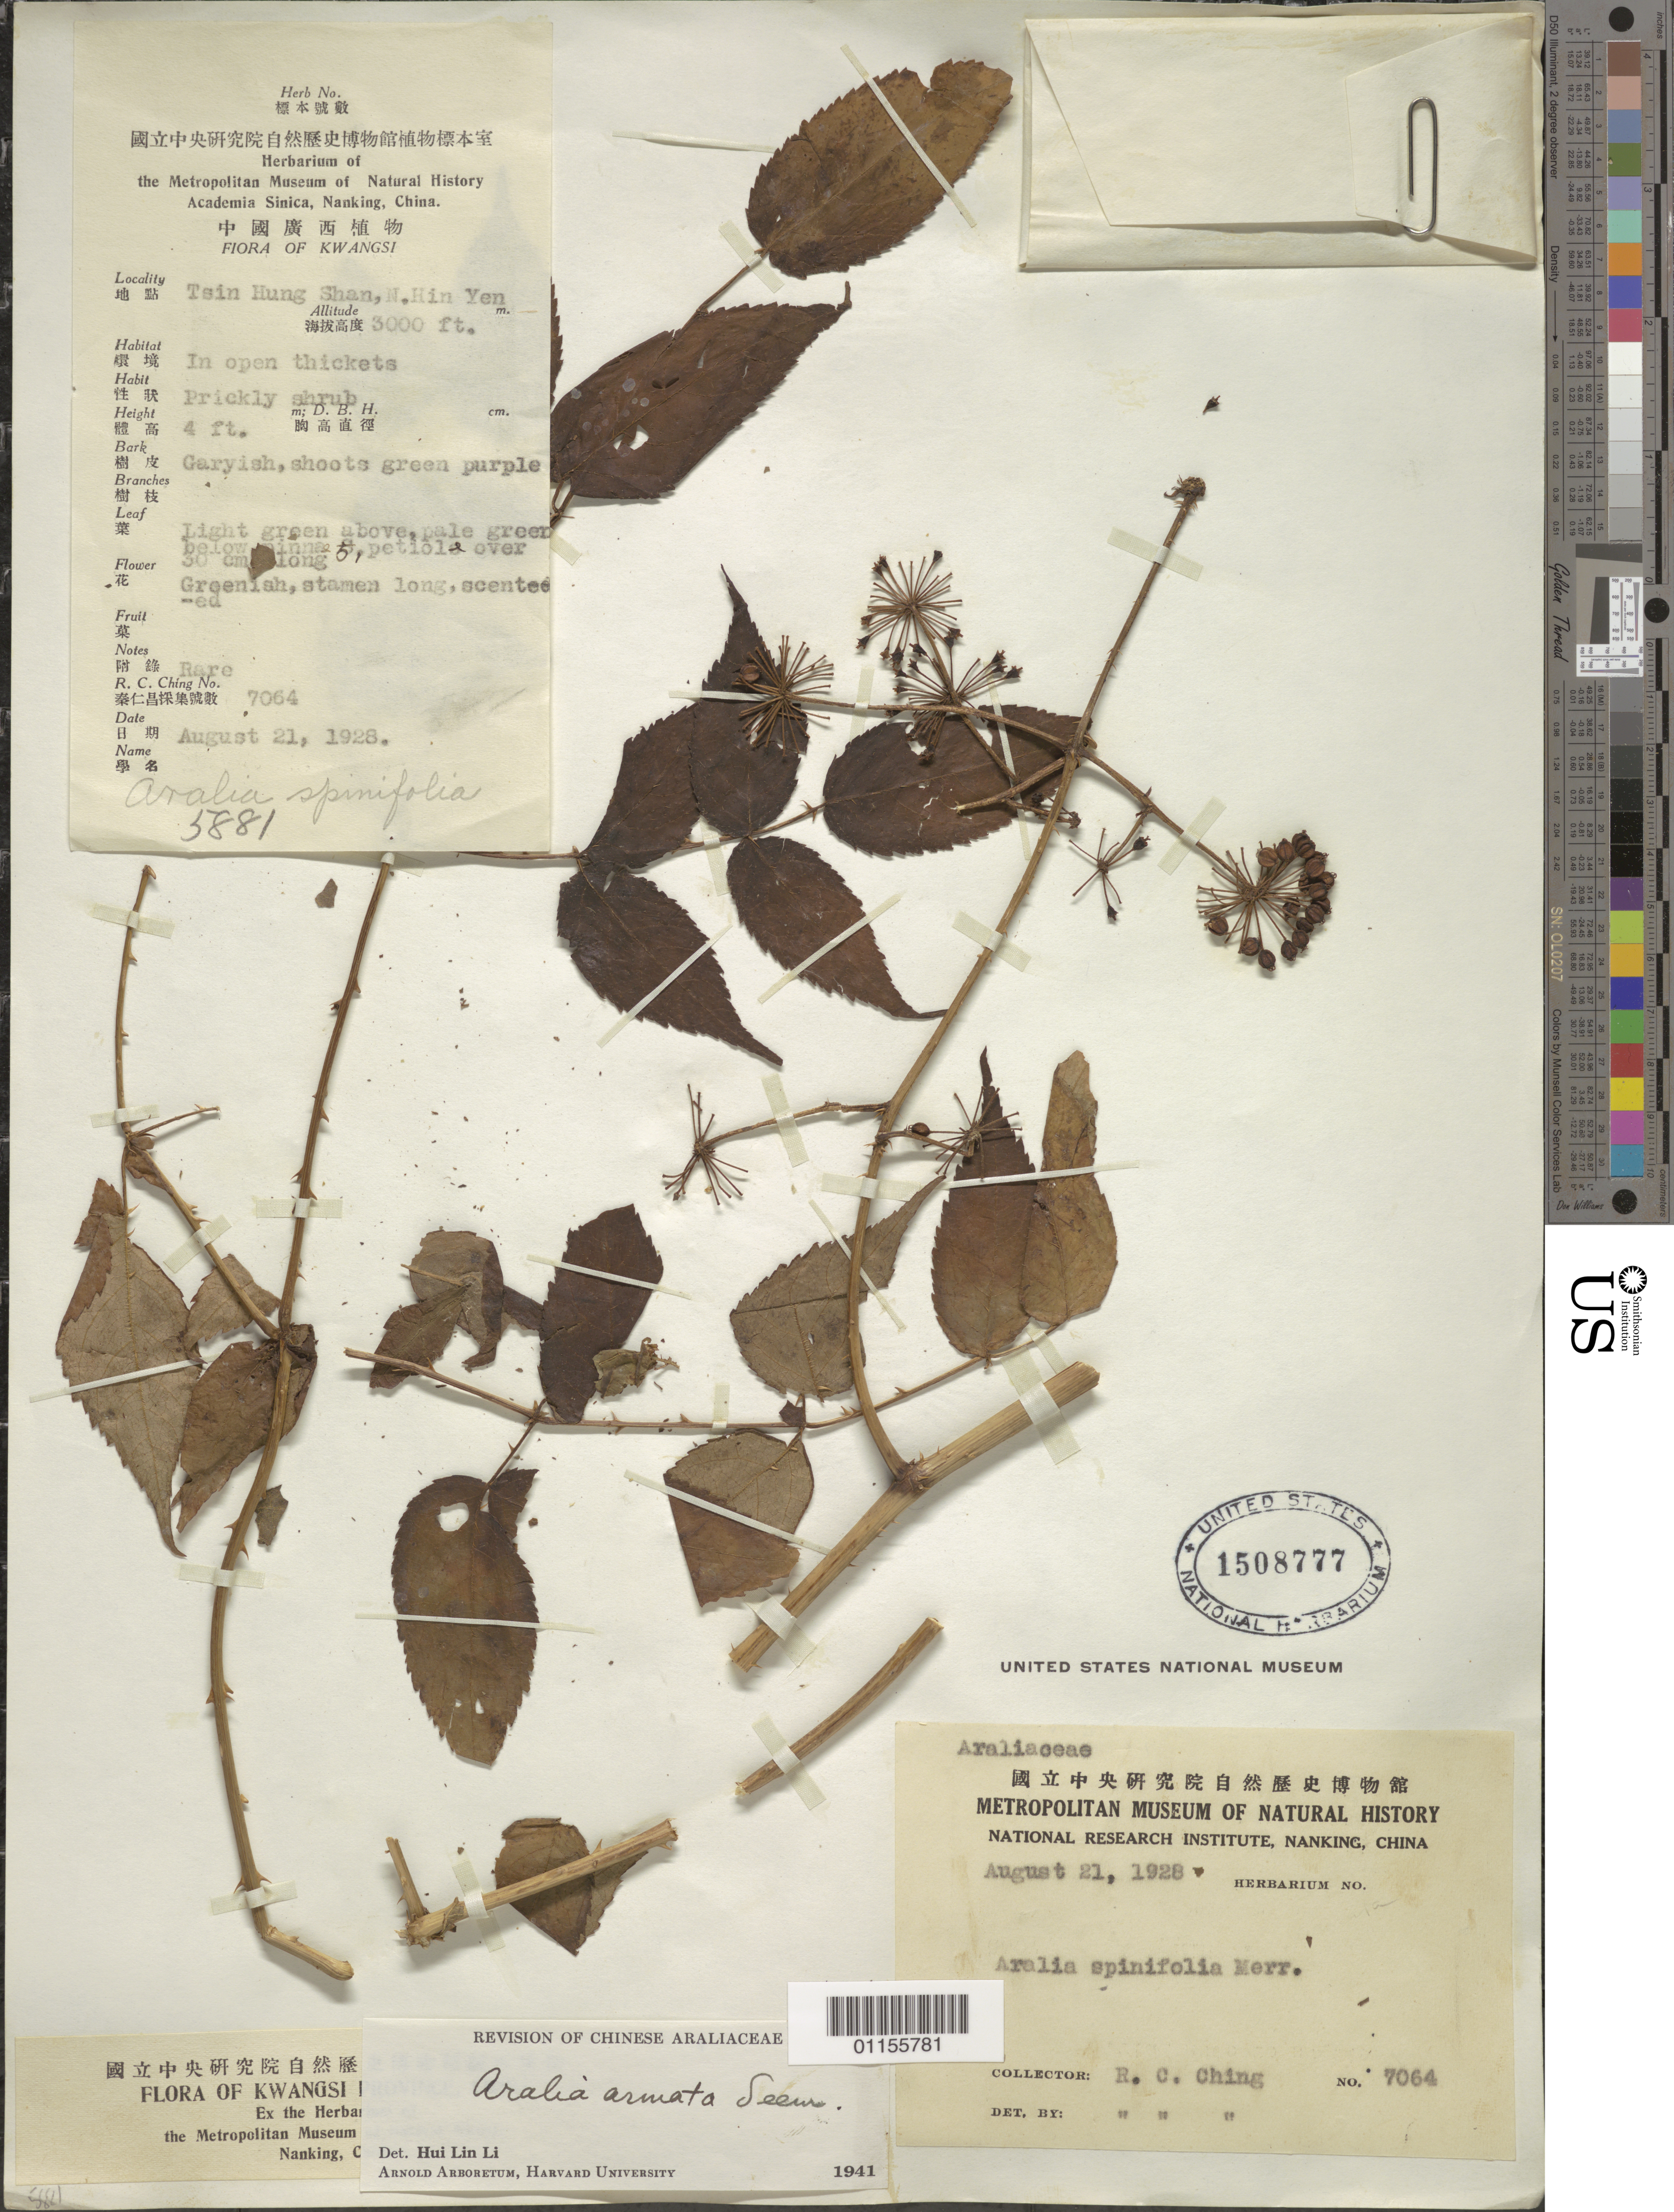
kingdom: Plantae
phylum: Tracheophyta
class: Magnoliopsida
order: Apiales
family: Araliaceae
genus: Aralia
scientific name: Aralia armata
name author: (Wall.) Seem.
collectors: R. C. Ching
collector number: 7064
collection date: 1928-08-21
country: China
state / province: Guangxi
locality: Tsin Hung Shan, N Hin Yen.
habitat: In open thickets. Prickly shrub. Rare.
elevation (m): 914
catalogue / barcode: US 1508777